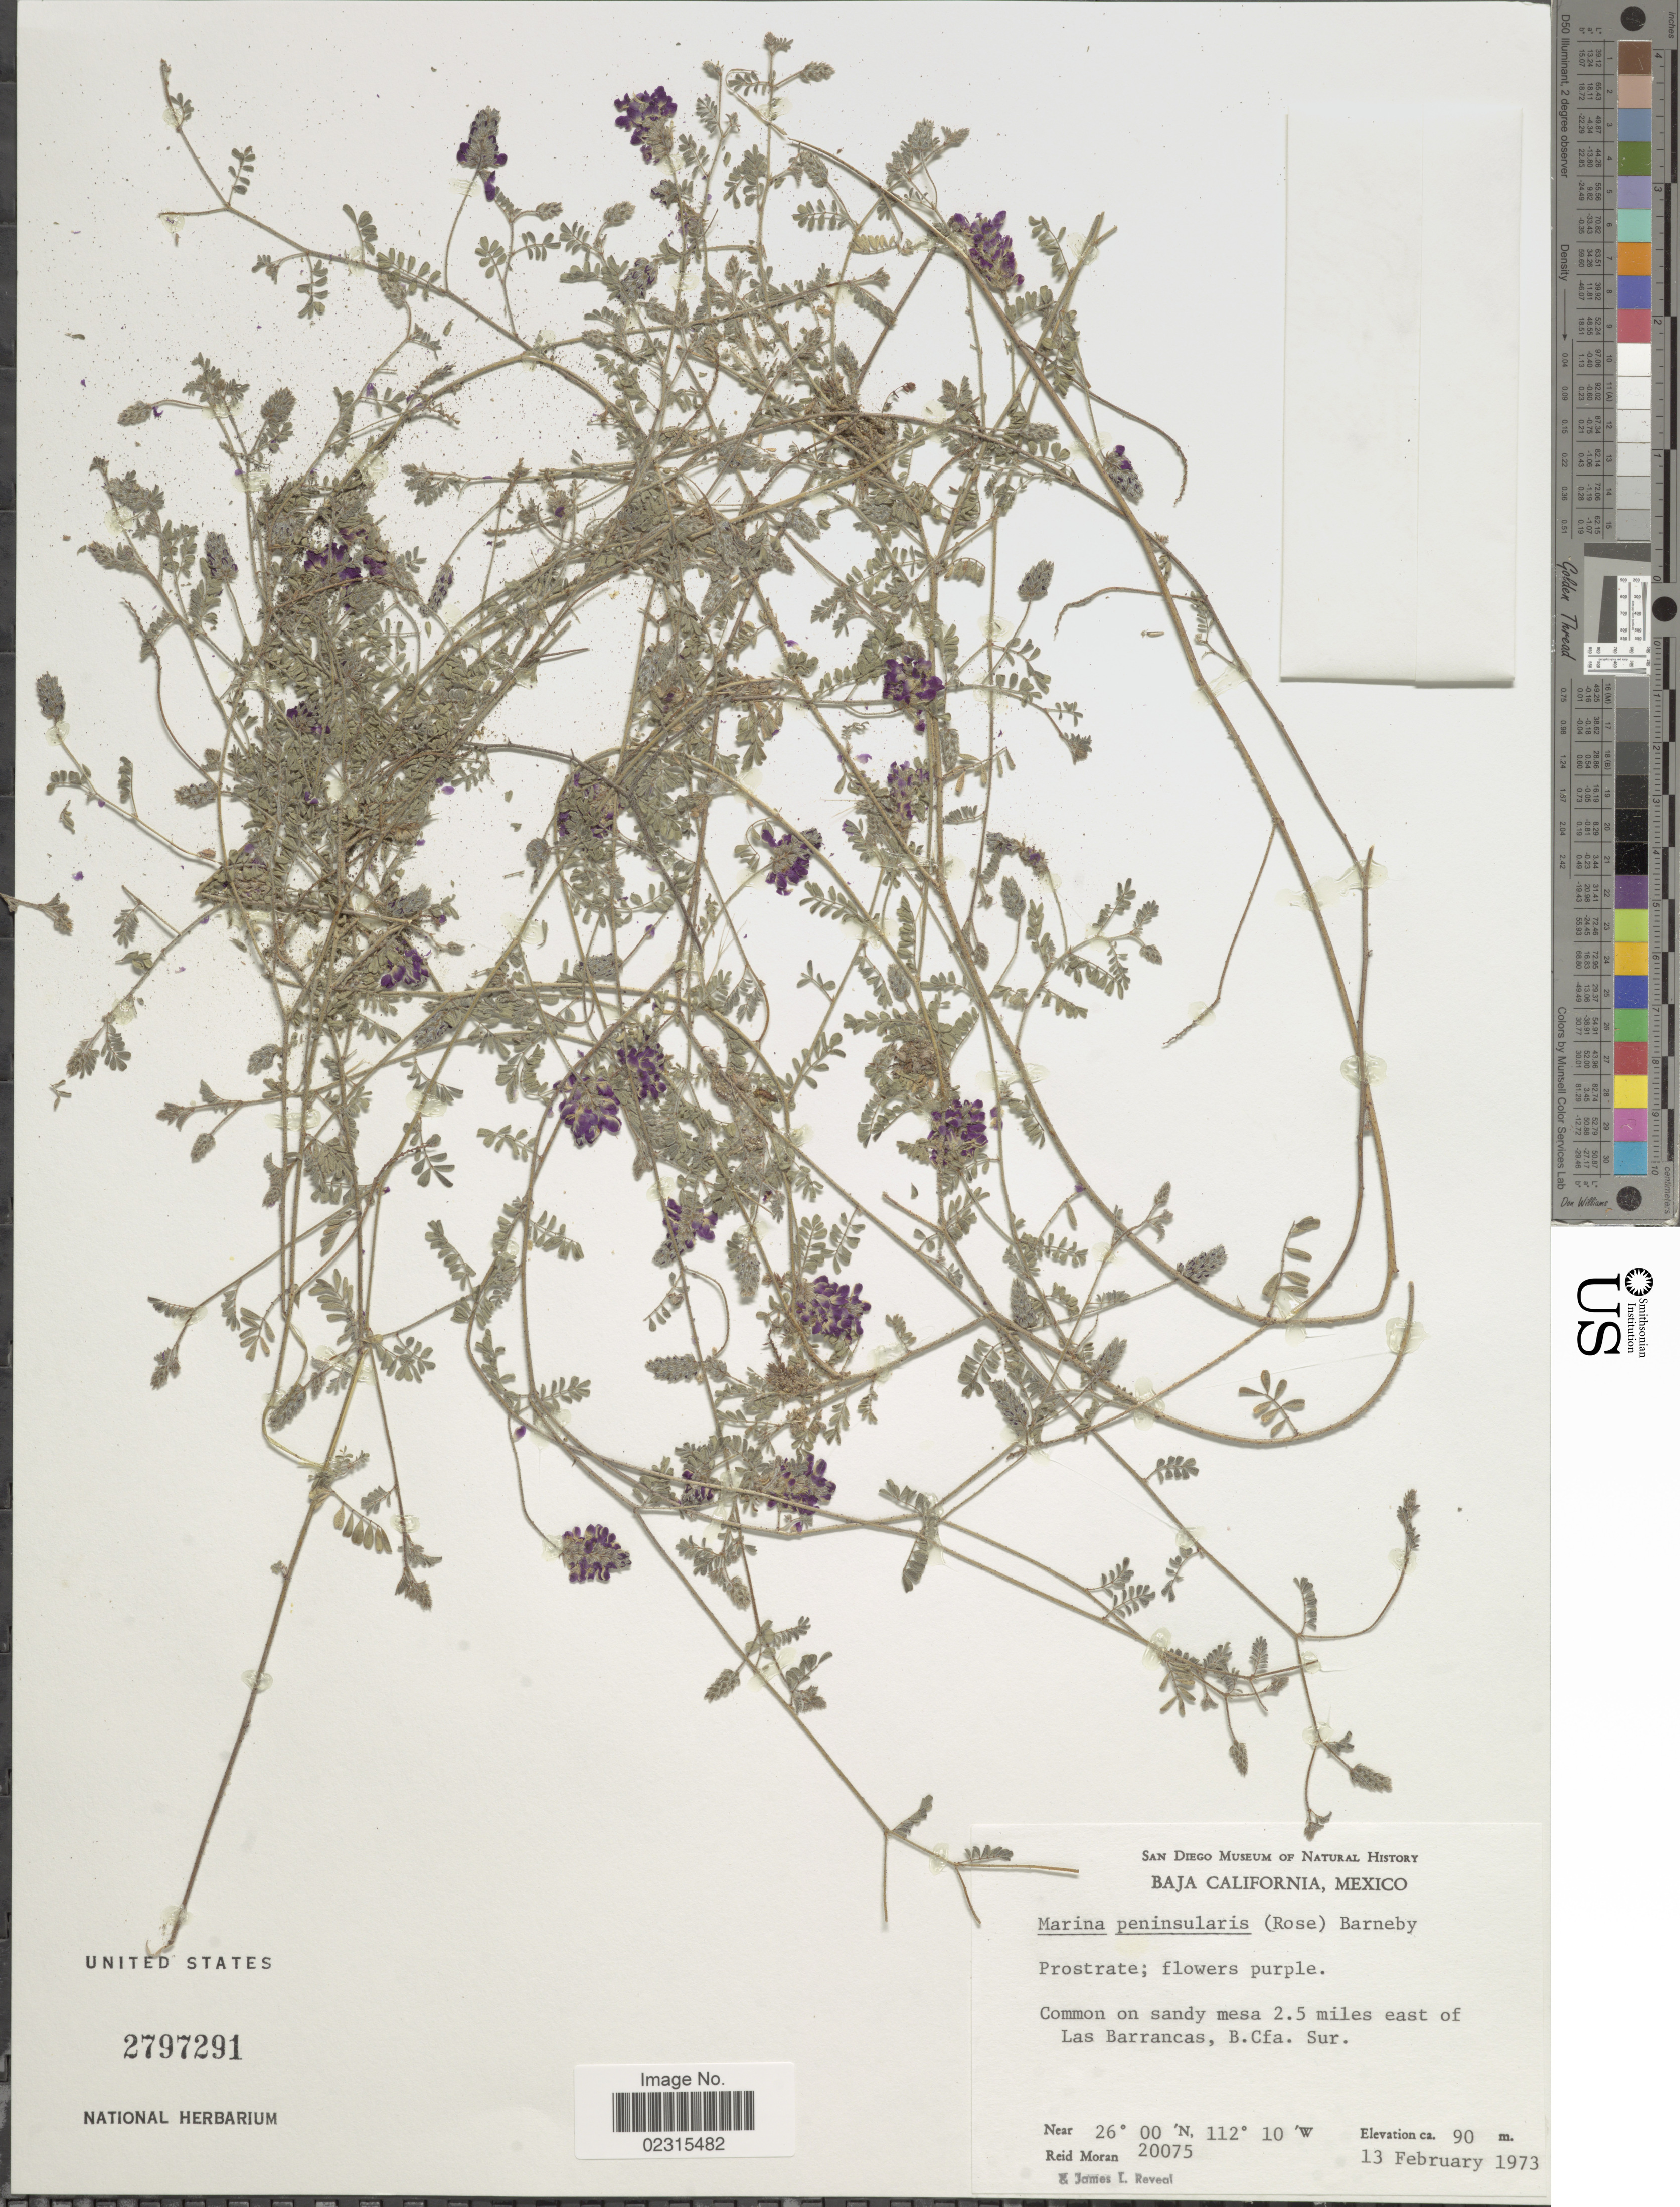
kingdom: Plantae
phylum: Tracheophyta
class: Magnoliopsida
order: Fabales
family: Fabaceae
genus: Marina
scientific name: Marina peninsularis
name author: (Rose) Barneby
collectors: R. V. Moran & J. L. Reveal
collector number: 20075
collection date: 1973-02-13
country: Mexico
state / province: Baja California Sur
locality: Baja California, 2.5 miles east of Las Barrancas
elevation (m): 90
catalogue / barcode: US 2797291